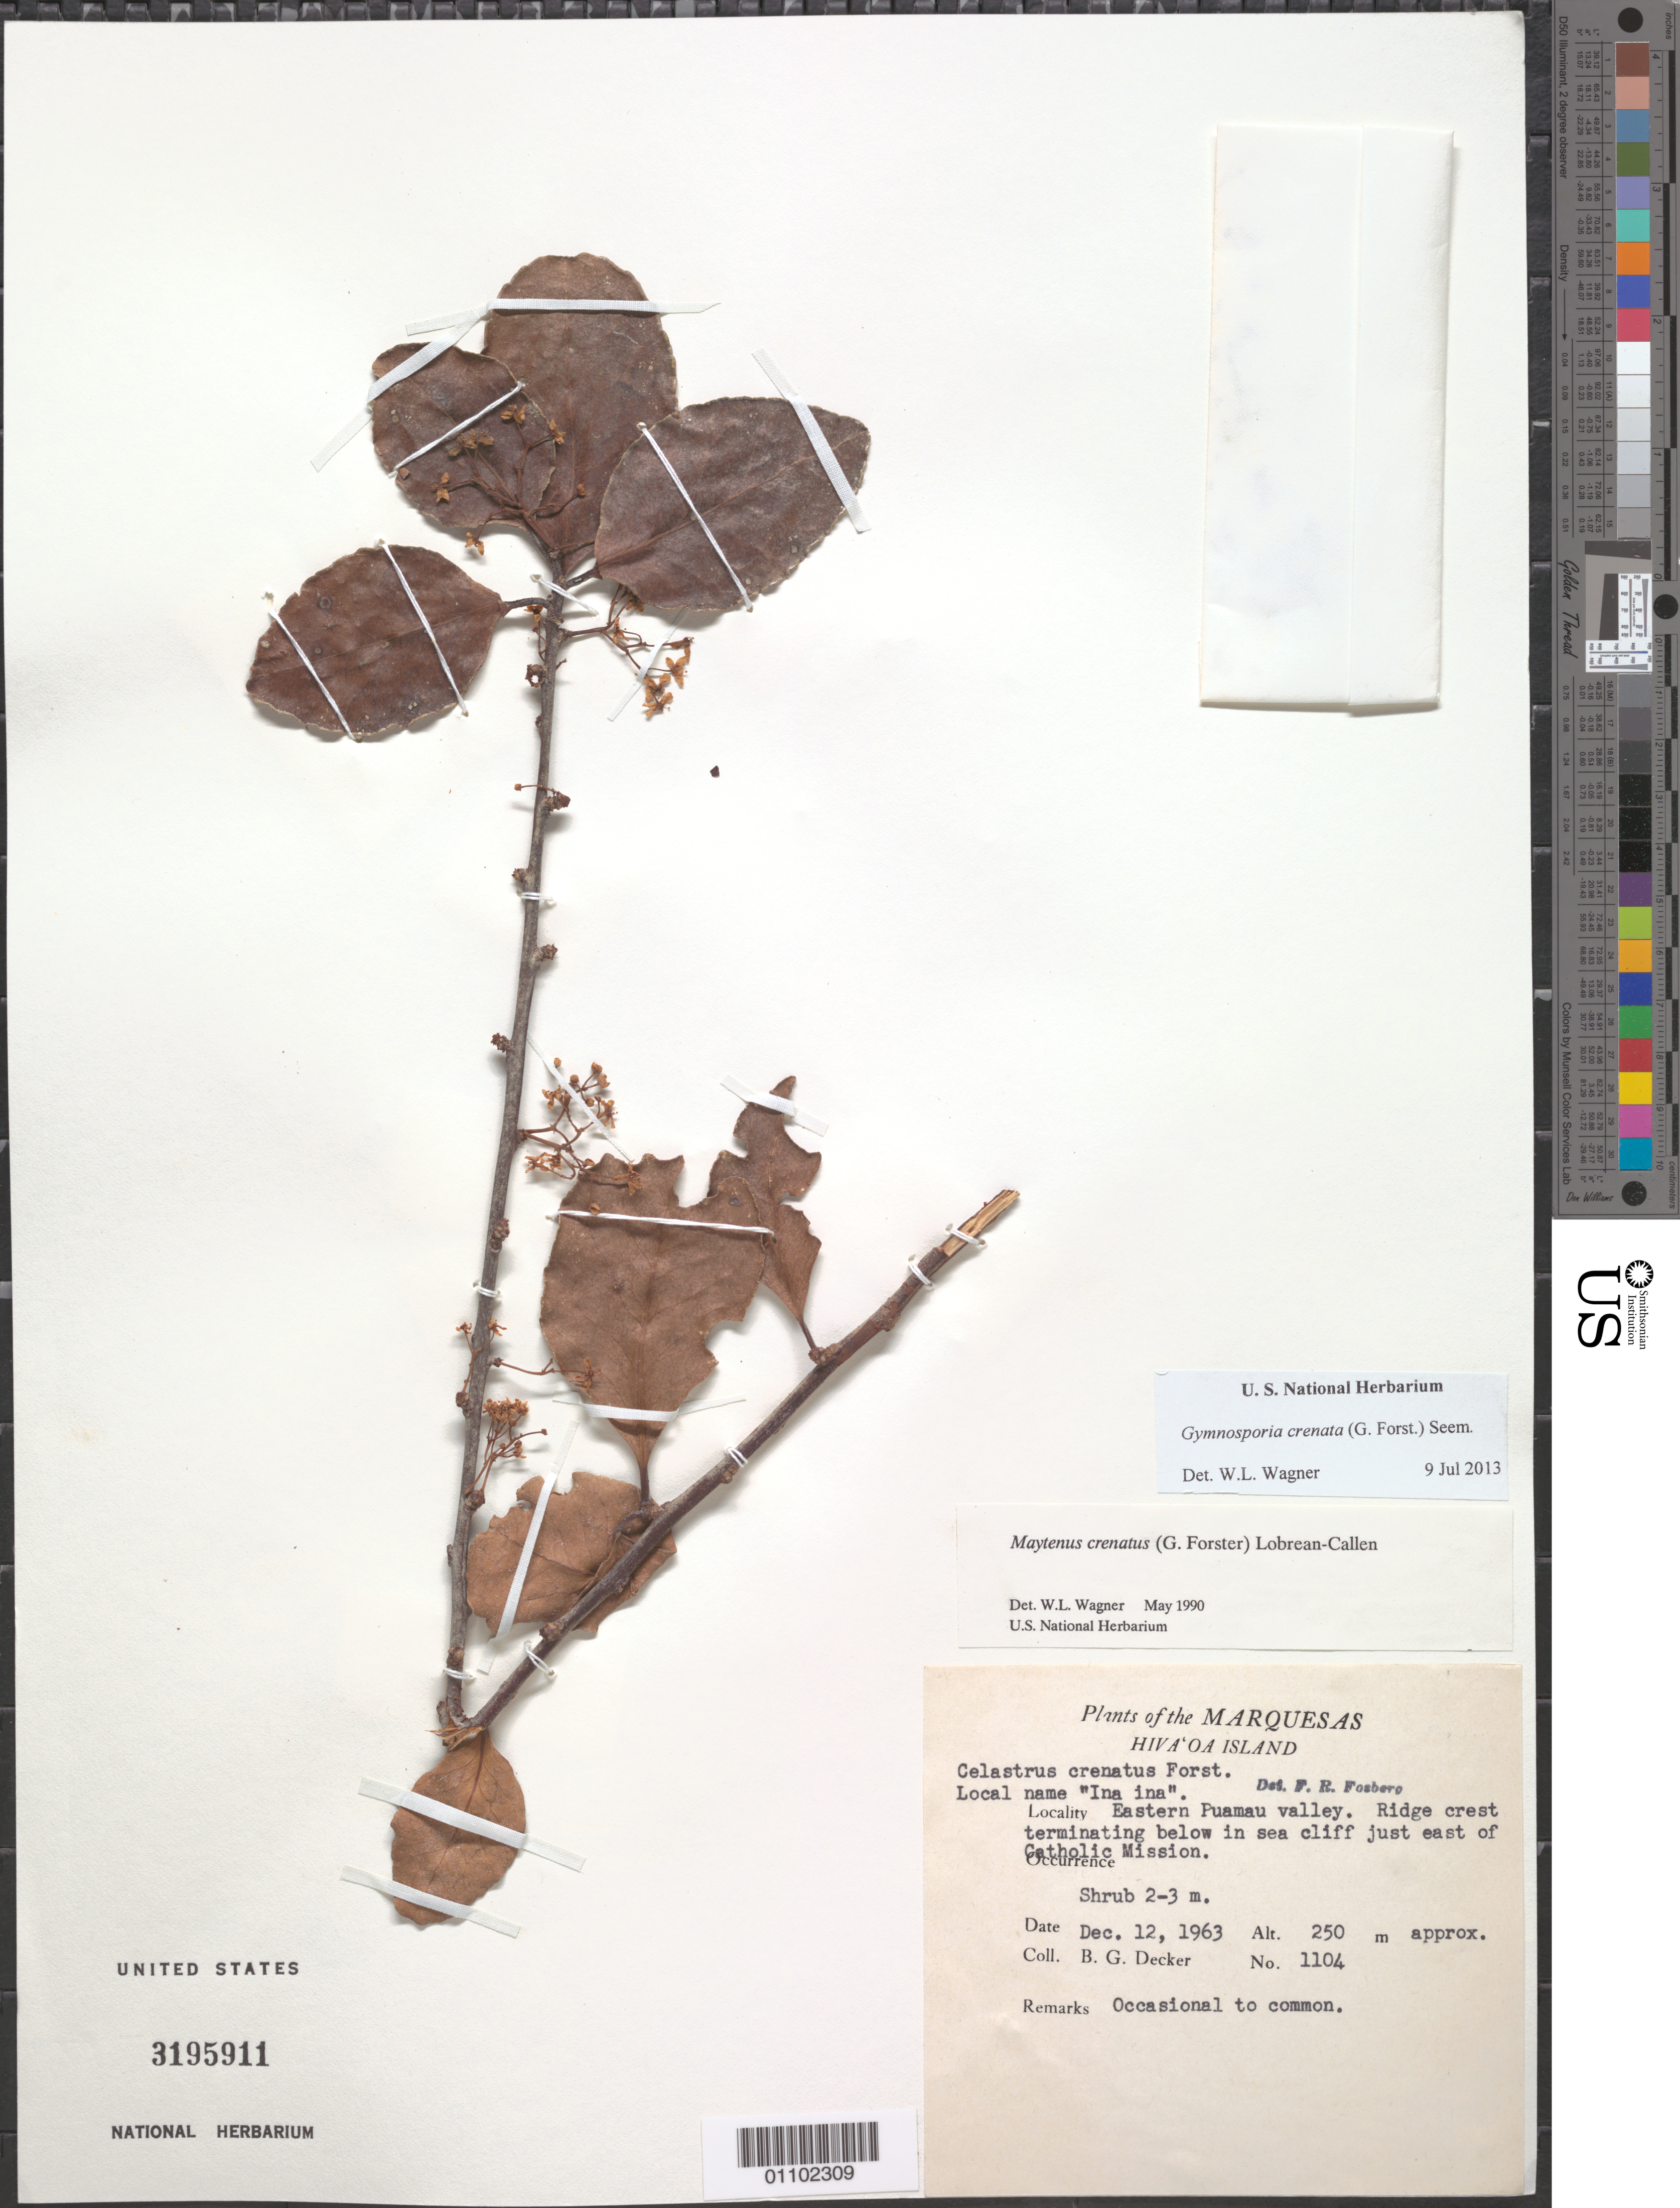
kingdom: Plantae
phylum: Tracheophyta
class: Magnoliopsida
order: Celastrales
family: Celastraceae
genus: Gymnosporia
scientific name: Gymnosporia crenata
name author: (G. Forst.) Seem.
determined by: Wagner, W. L., (BOT), Smithsonian Institution - National Museum of Natural History (UNITED STATES)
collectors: B. G. Decker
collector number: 1104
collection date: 1963-12-12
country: French Polynesia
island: Hiva Oa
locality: E Puamau Valley, ridge crest terminating below in sea cliff just E of Catholic Mission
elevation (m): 250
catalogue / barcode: US 3195911